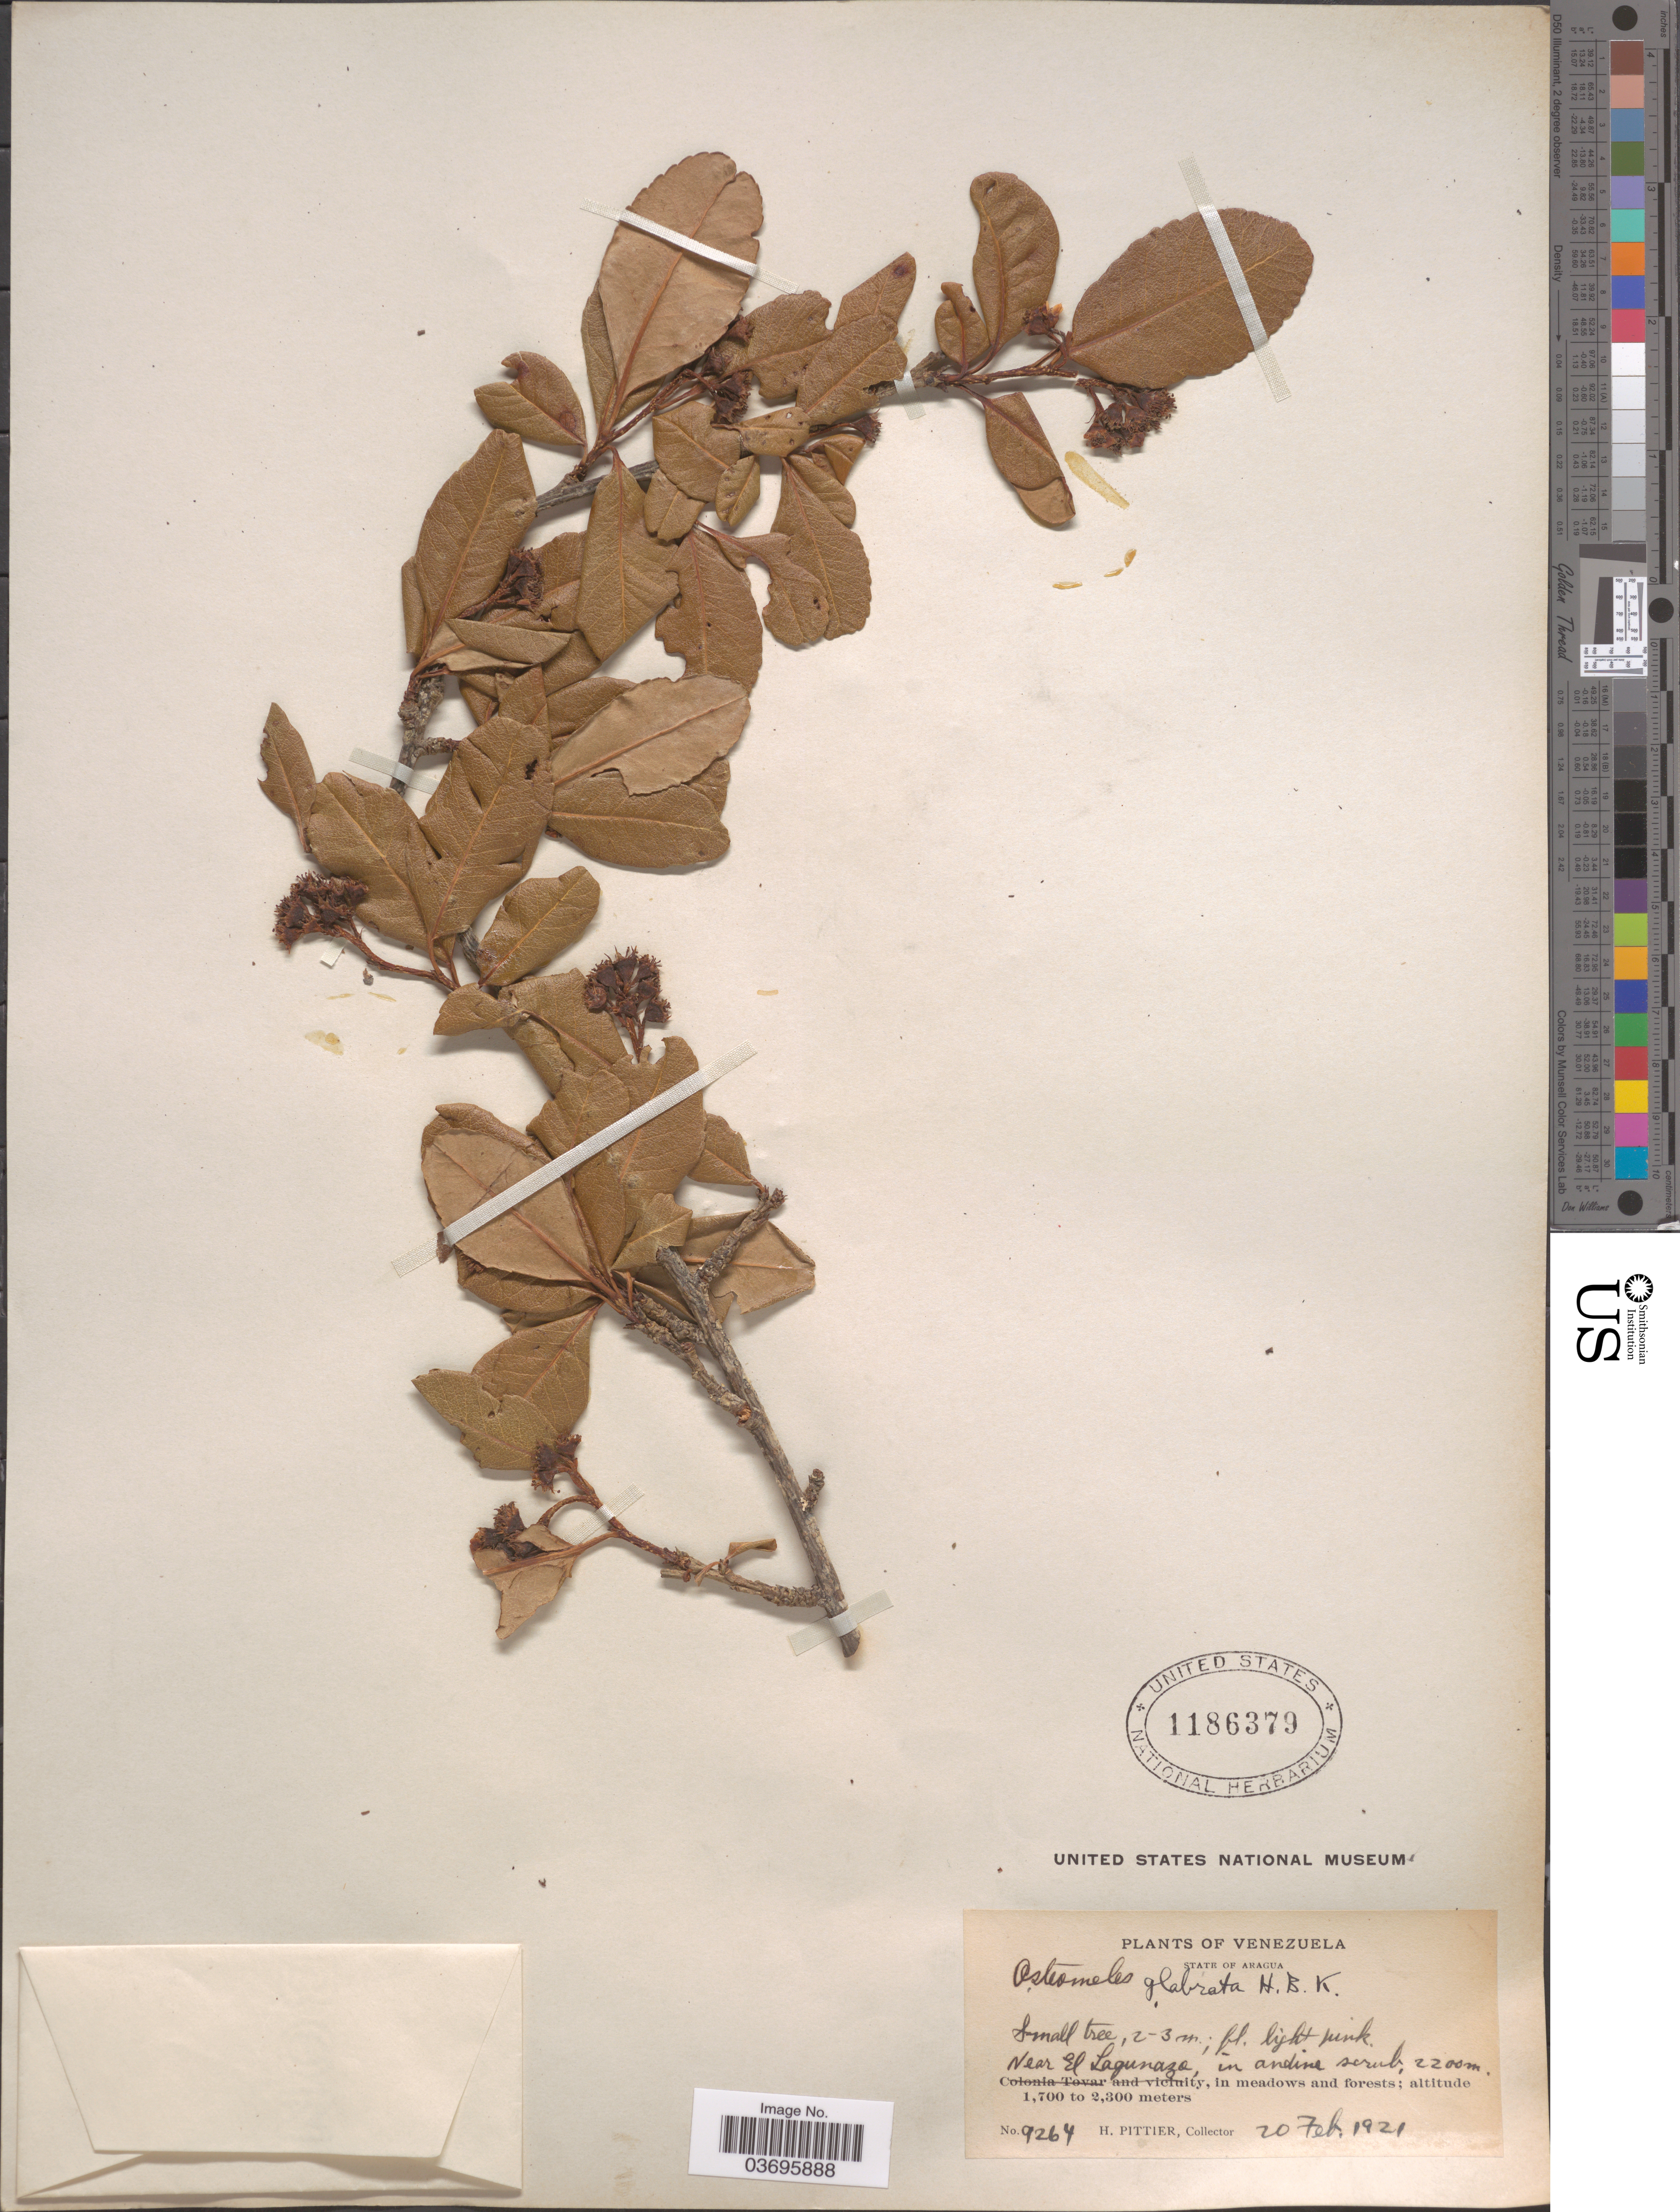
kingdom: Plantae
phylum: Tracheophyta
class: Magnoliopsida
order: Rosales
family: Rosaceae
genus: Hesperomeles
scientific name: Hesperomeles glabrata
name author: Kunth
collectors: H. F. Pittier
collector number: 9264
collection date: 1921-02-20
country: Venezuela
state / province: Aragua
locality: Near El Lagunaza.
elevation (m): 2200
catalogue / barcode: US 1186379